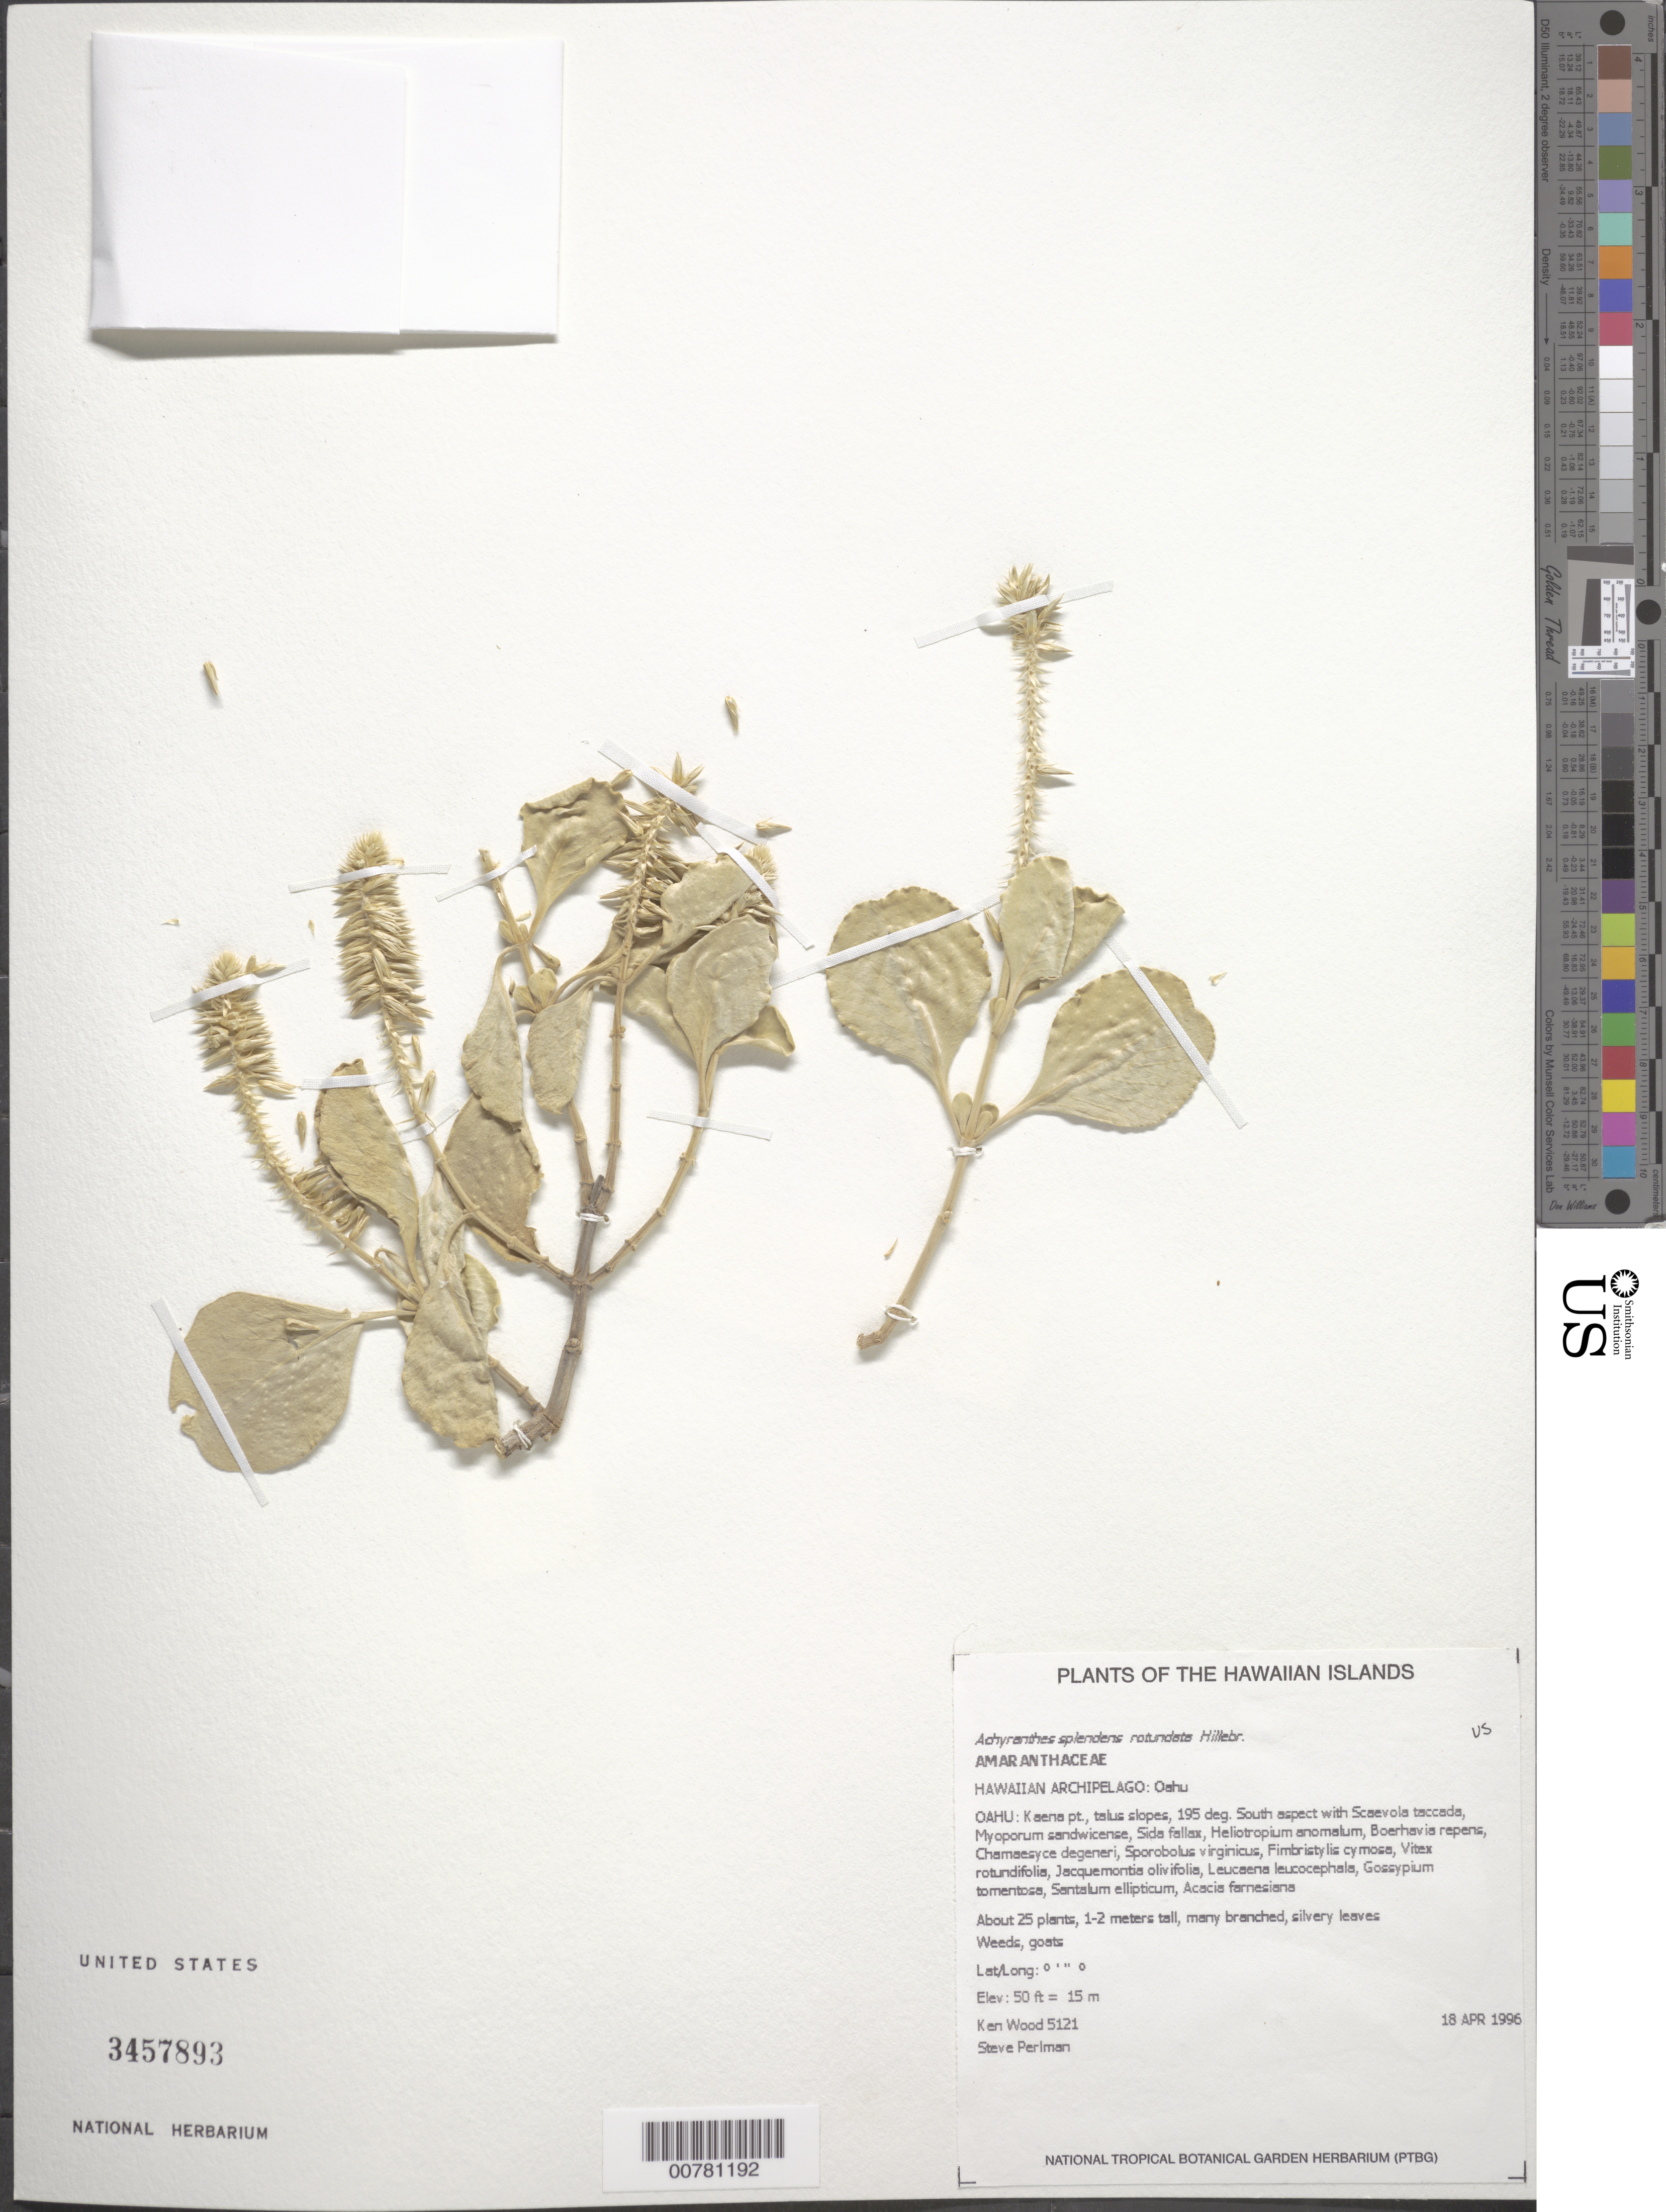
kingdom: Plantae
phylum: Tracheophyta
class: Magnoliopsida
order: Caryophyllales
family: Amaranthaceae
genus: Achyranthes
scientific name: Achyranthes splendens var. rotundata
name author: Hillebr.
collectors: K. R. Wood & S. P. Perlman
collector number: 5121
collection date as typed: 18 Apr 1996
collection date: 1996-04-18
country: United States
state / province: Hawaii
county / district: Honolulu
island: Oahu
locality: Kaena point, talus slopes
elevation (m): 15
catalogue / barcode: US 3457893